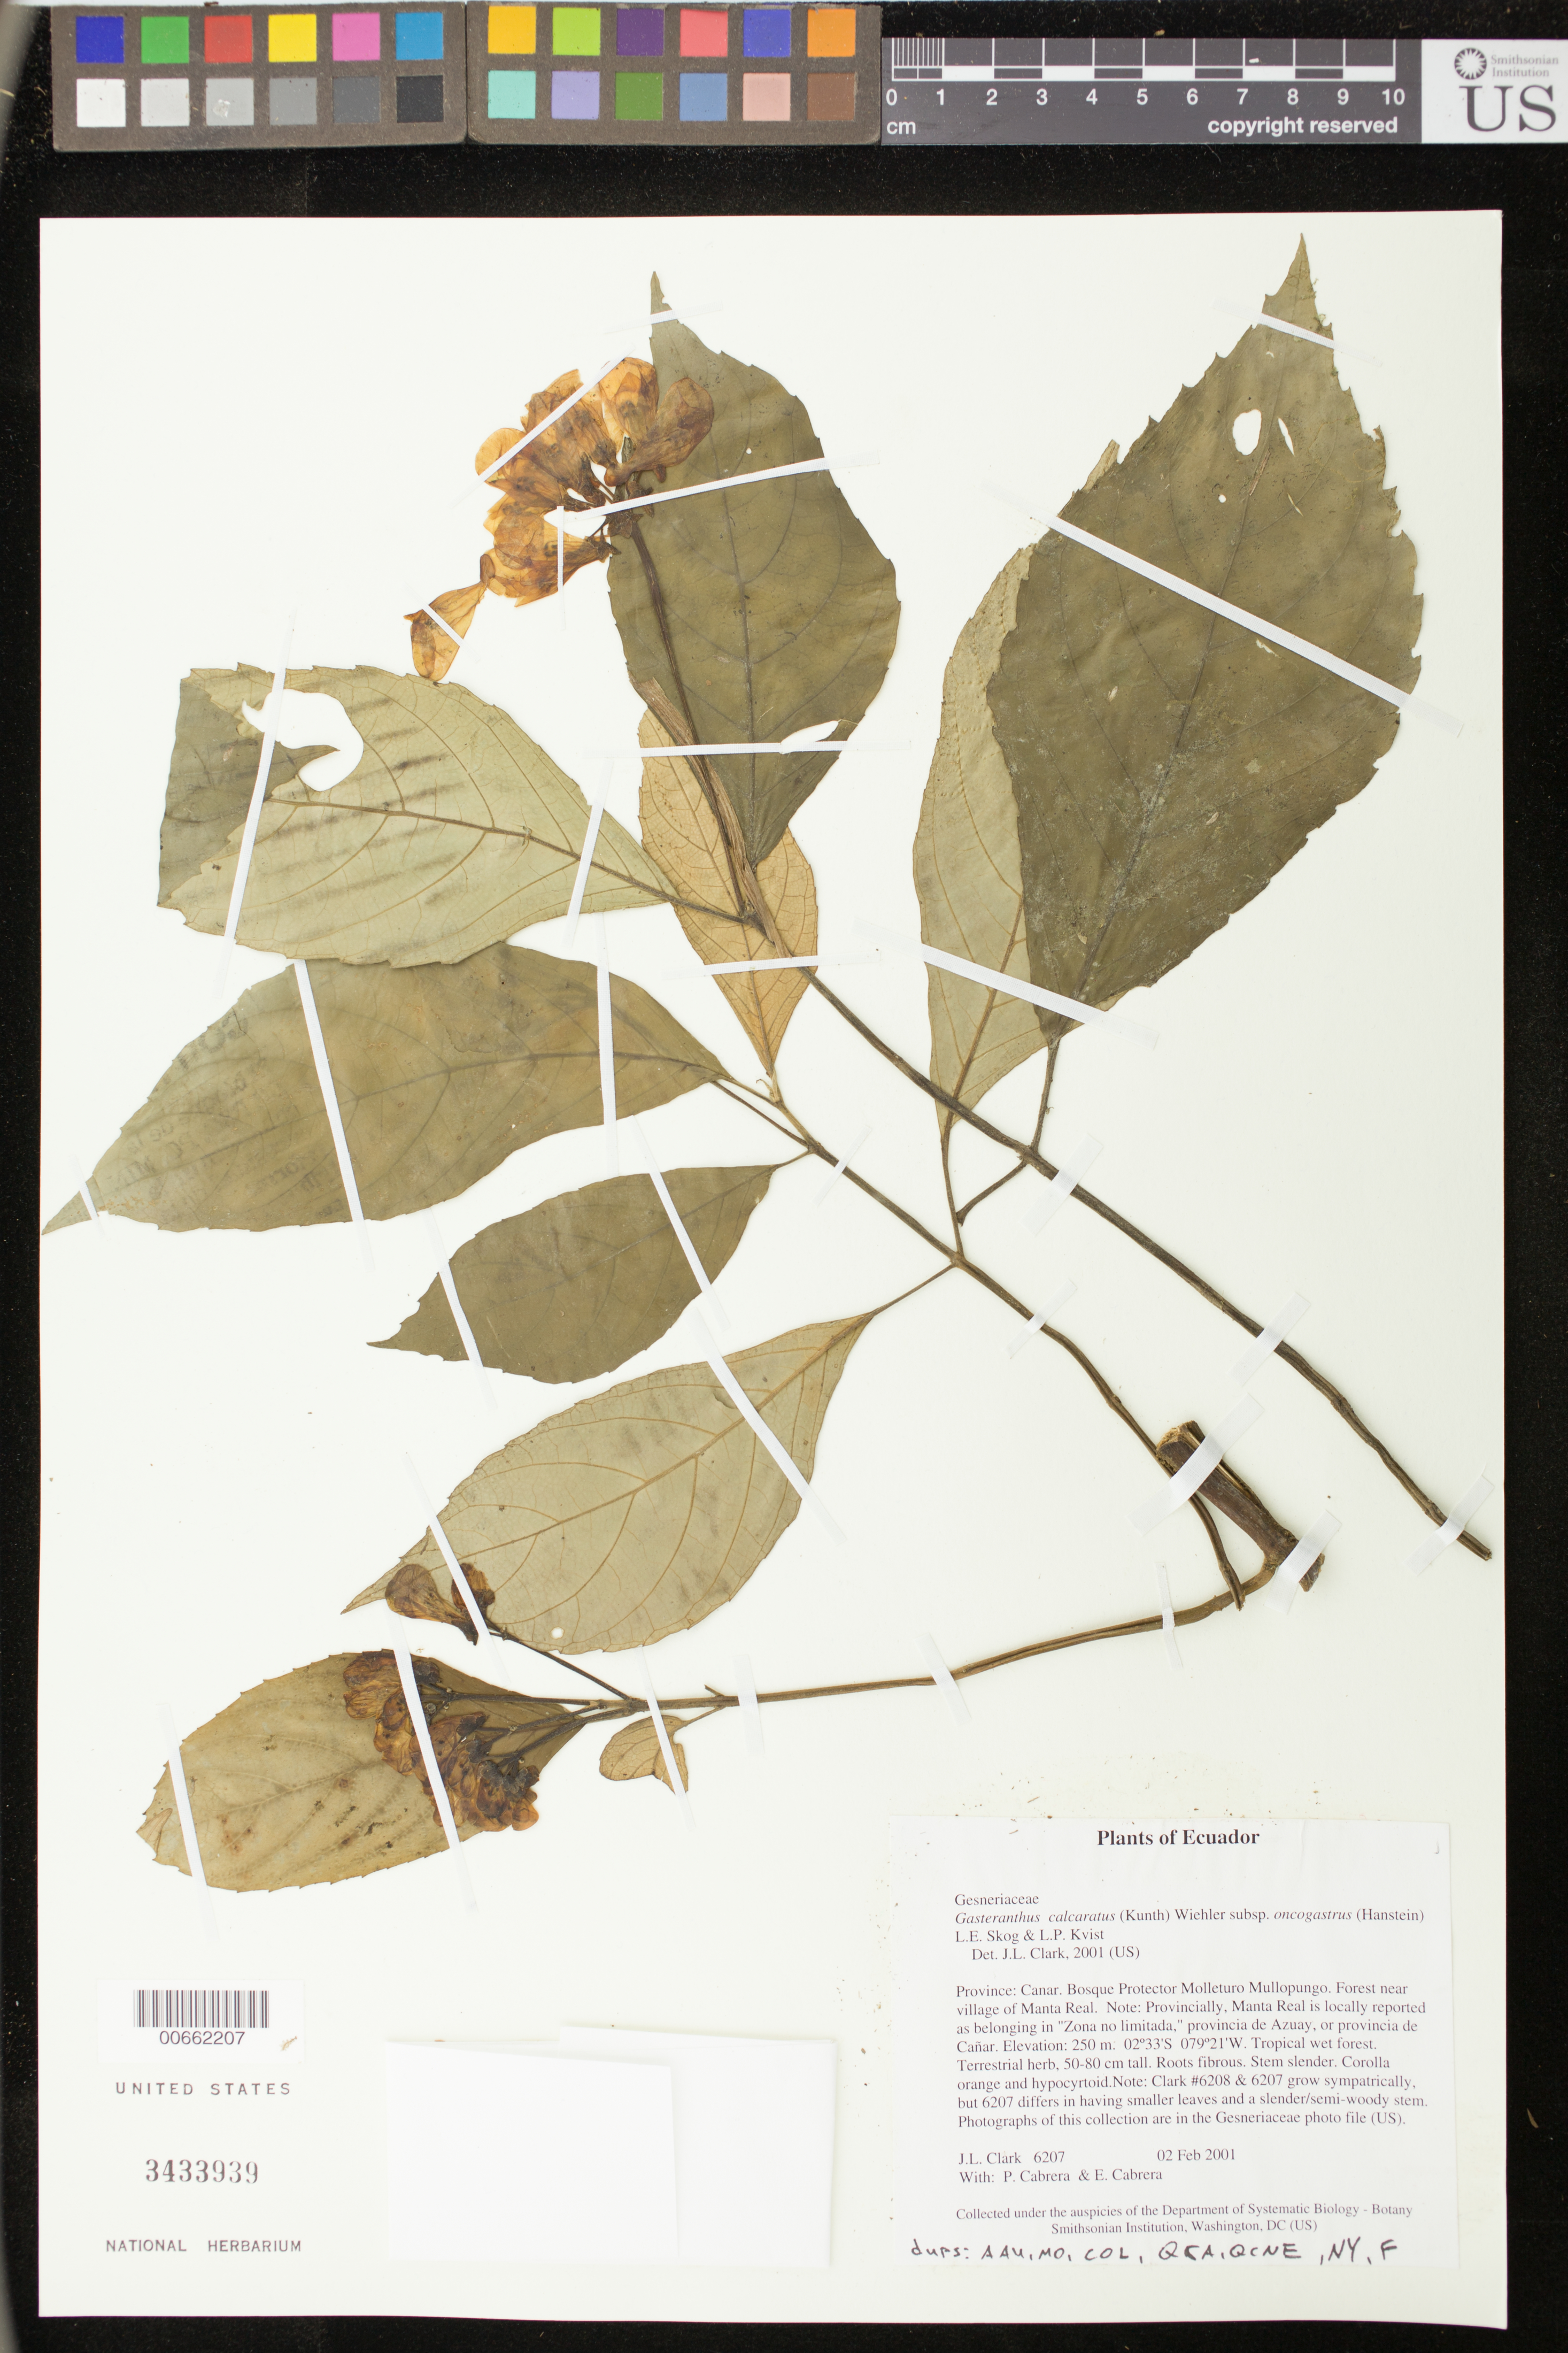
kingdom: Plantae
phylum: Tracheophyta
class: Magnoliopsida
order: Lamiales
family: Gesneriaceae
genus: Sinningia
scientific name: Sinningia incarnata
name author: (Aubl.) D.L. Denham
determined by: Clark, J. L., (SEL), The Marie Selby Botanical Garden (UNITED STATES)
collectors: J. L. Clark, P. Cabrera & E. Cabrera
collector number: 6207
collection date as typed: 02 Feb 2001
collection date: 2001-02-02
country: Ecuador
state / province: Cañar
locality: Bosque Protector Molleturo Mullopungo. Forest near village of Manta Real. Note: Provincially, Manta Real is locally reported as belonging in "Zona no limitada," provincia de Azuay, or provincia de Cañar.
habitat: Tropical wet forest.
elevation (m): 250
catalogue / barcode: US 3433939